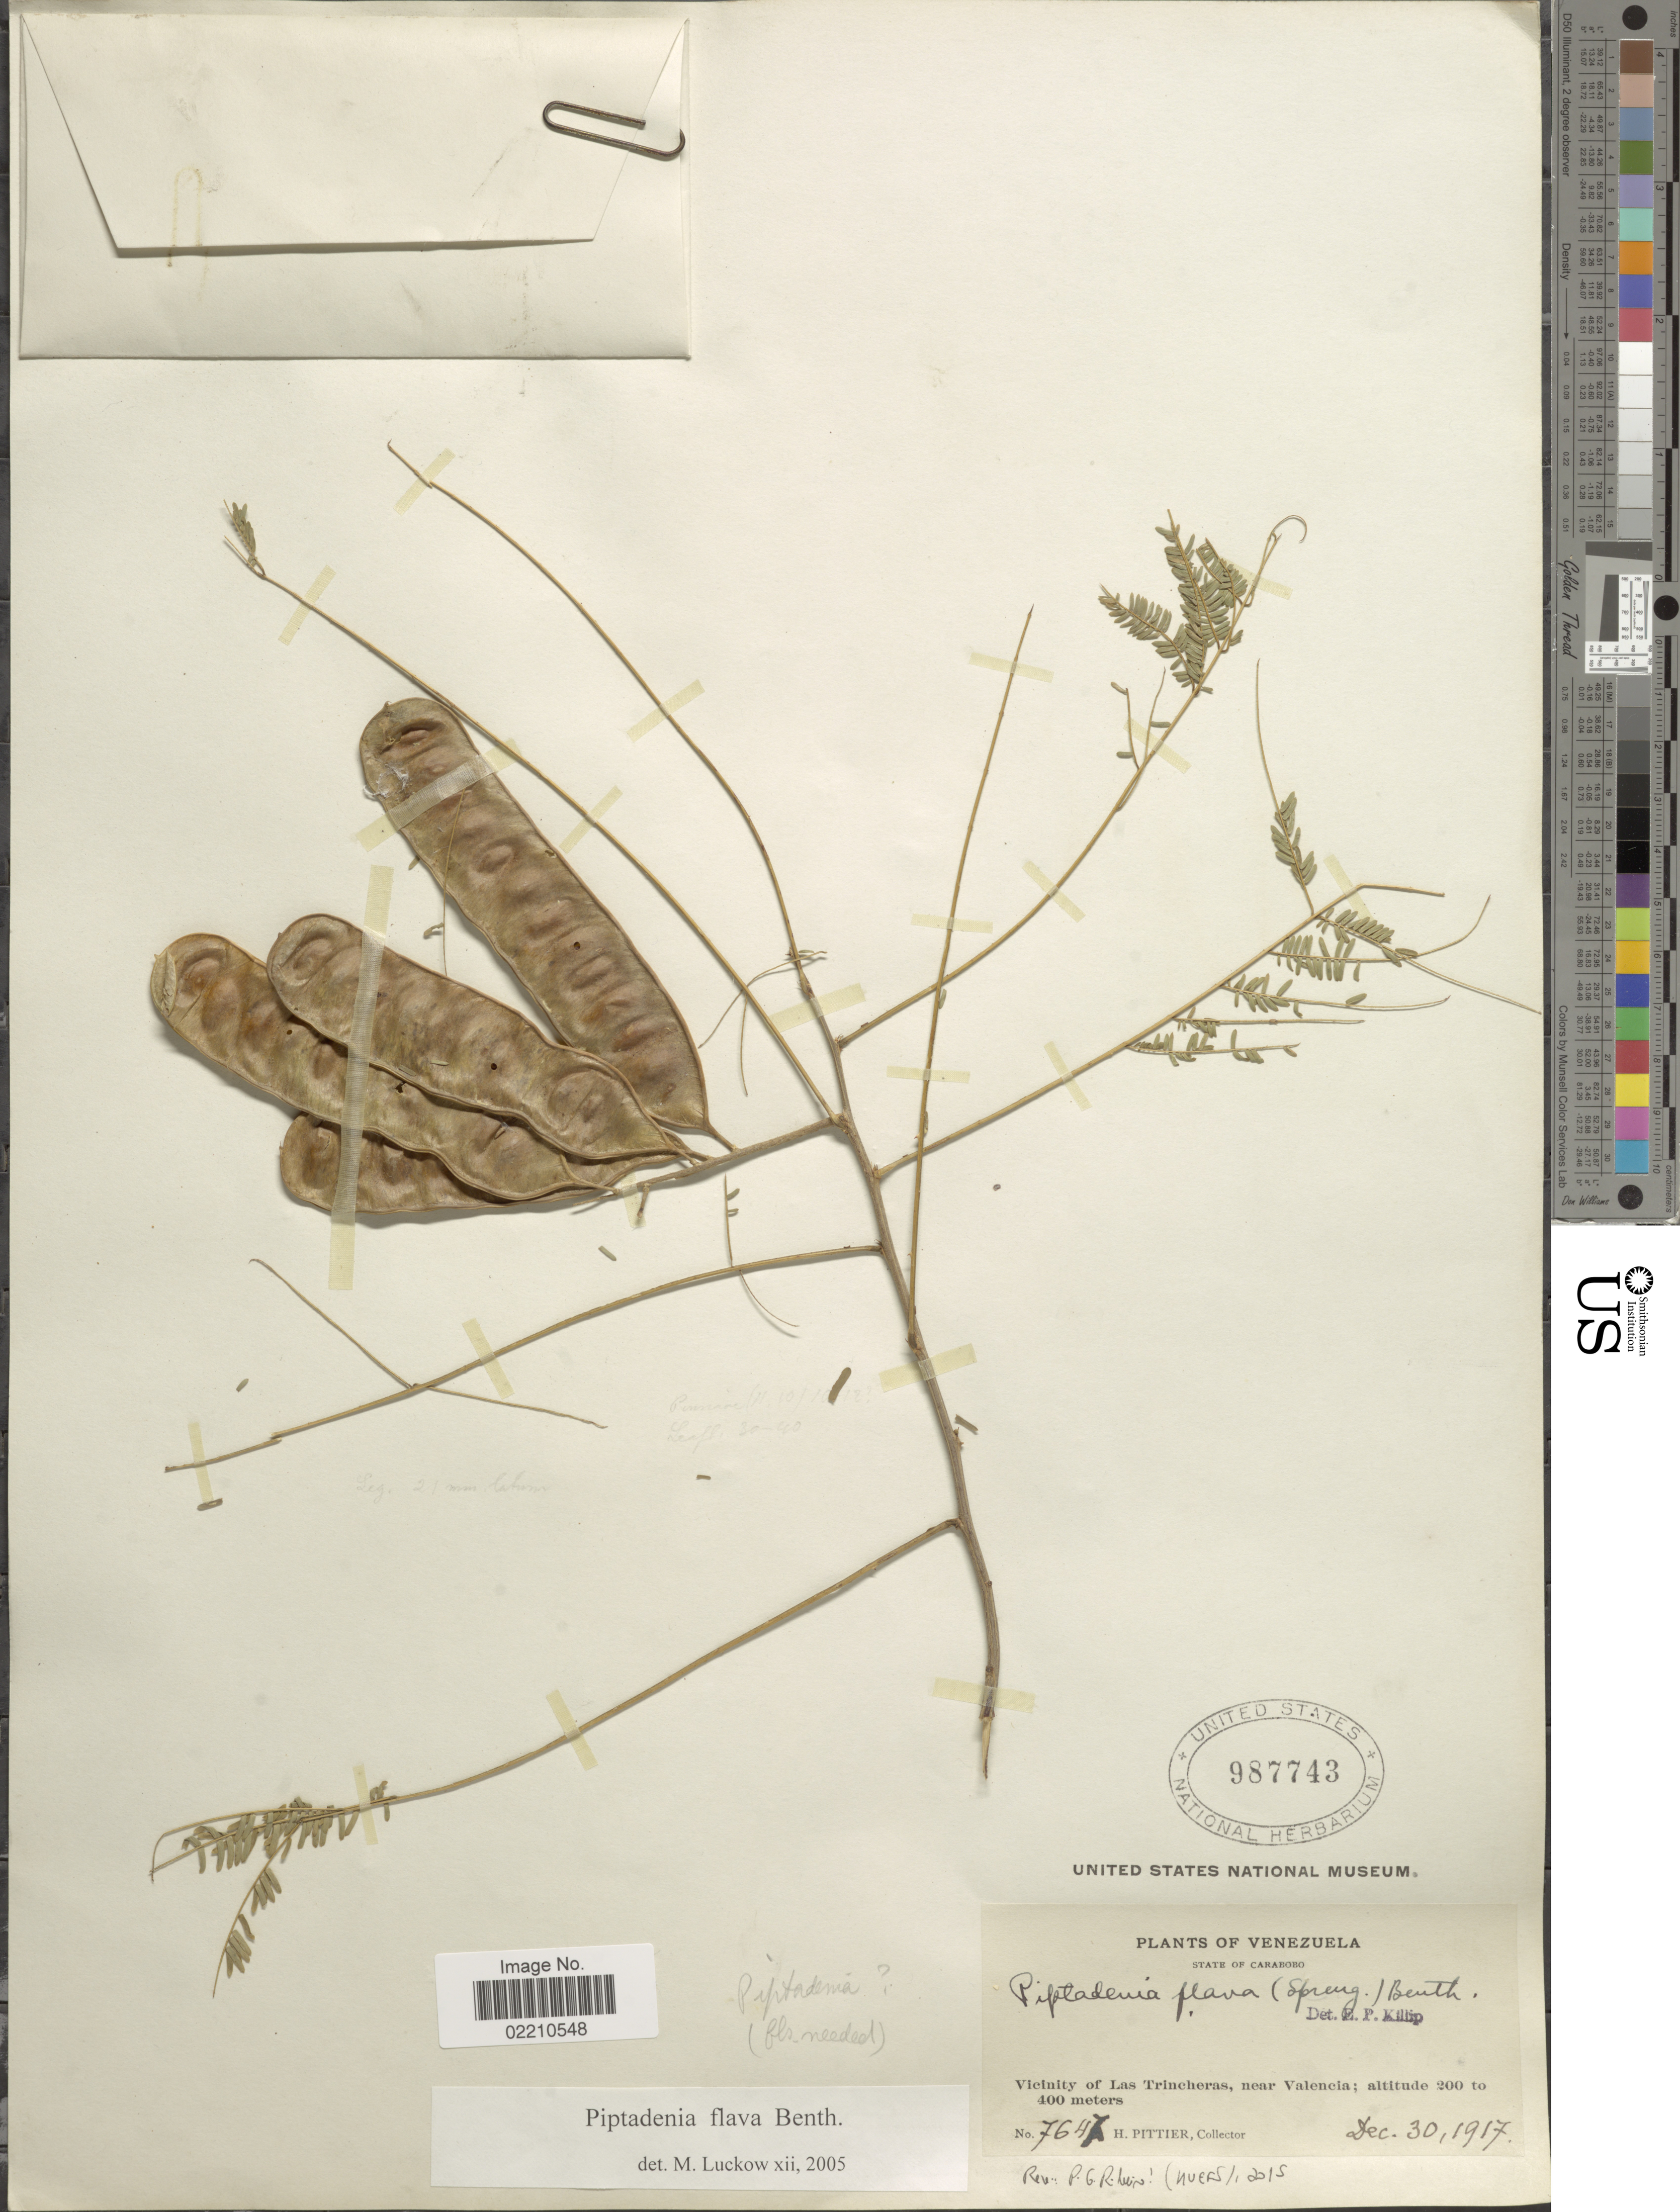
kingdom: Plantae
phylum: Tracheophyta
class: Magnoliopsida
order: Fabales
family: Fabaceae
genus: Piptadenia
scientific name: Piptadenia flava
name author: (DC.) Benth.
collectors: H. F. Pittier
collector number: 764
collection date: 1917-12-30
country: Venezuela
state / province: Carabobo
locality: State of Carabobo, Vicinity of Las Trincheras, near Valencia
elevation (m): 200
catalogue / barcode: US 987743